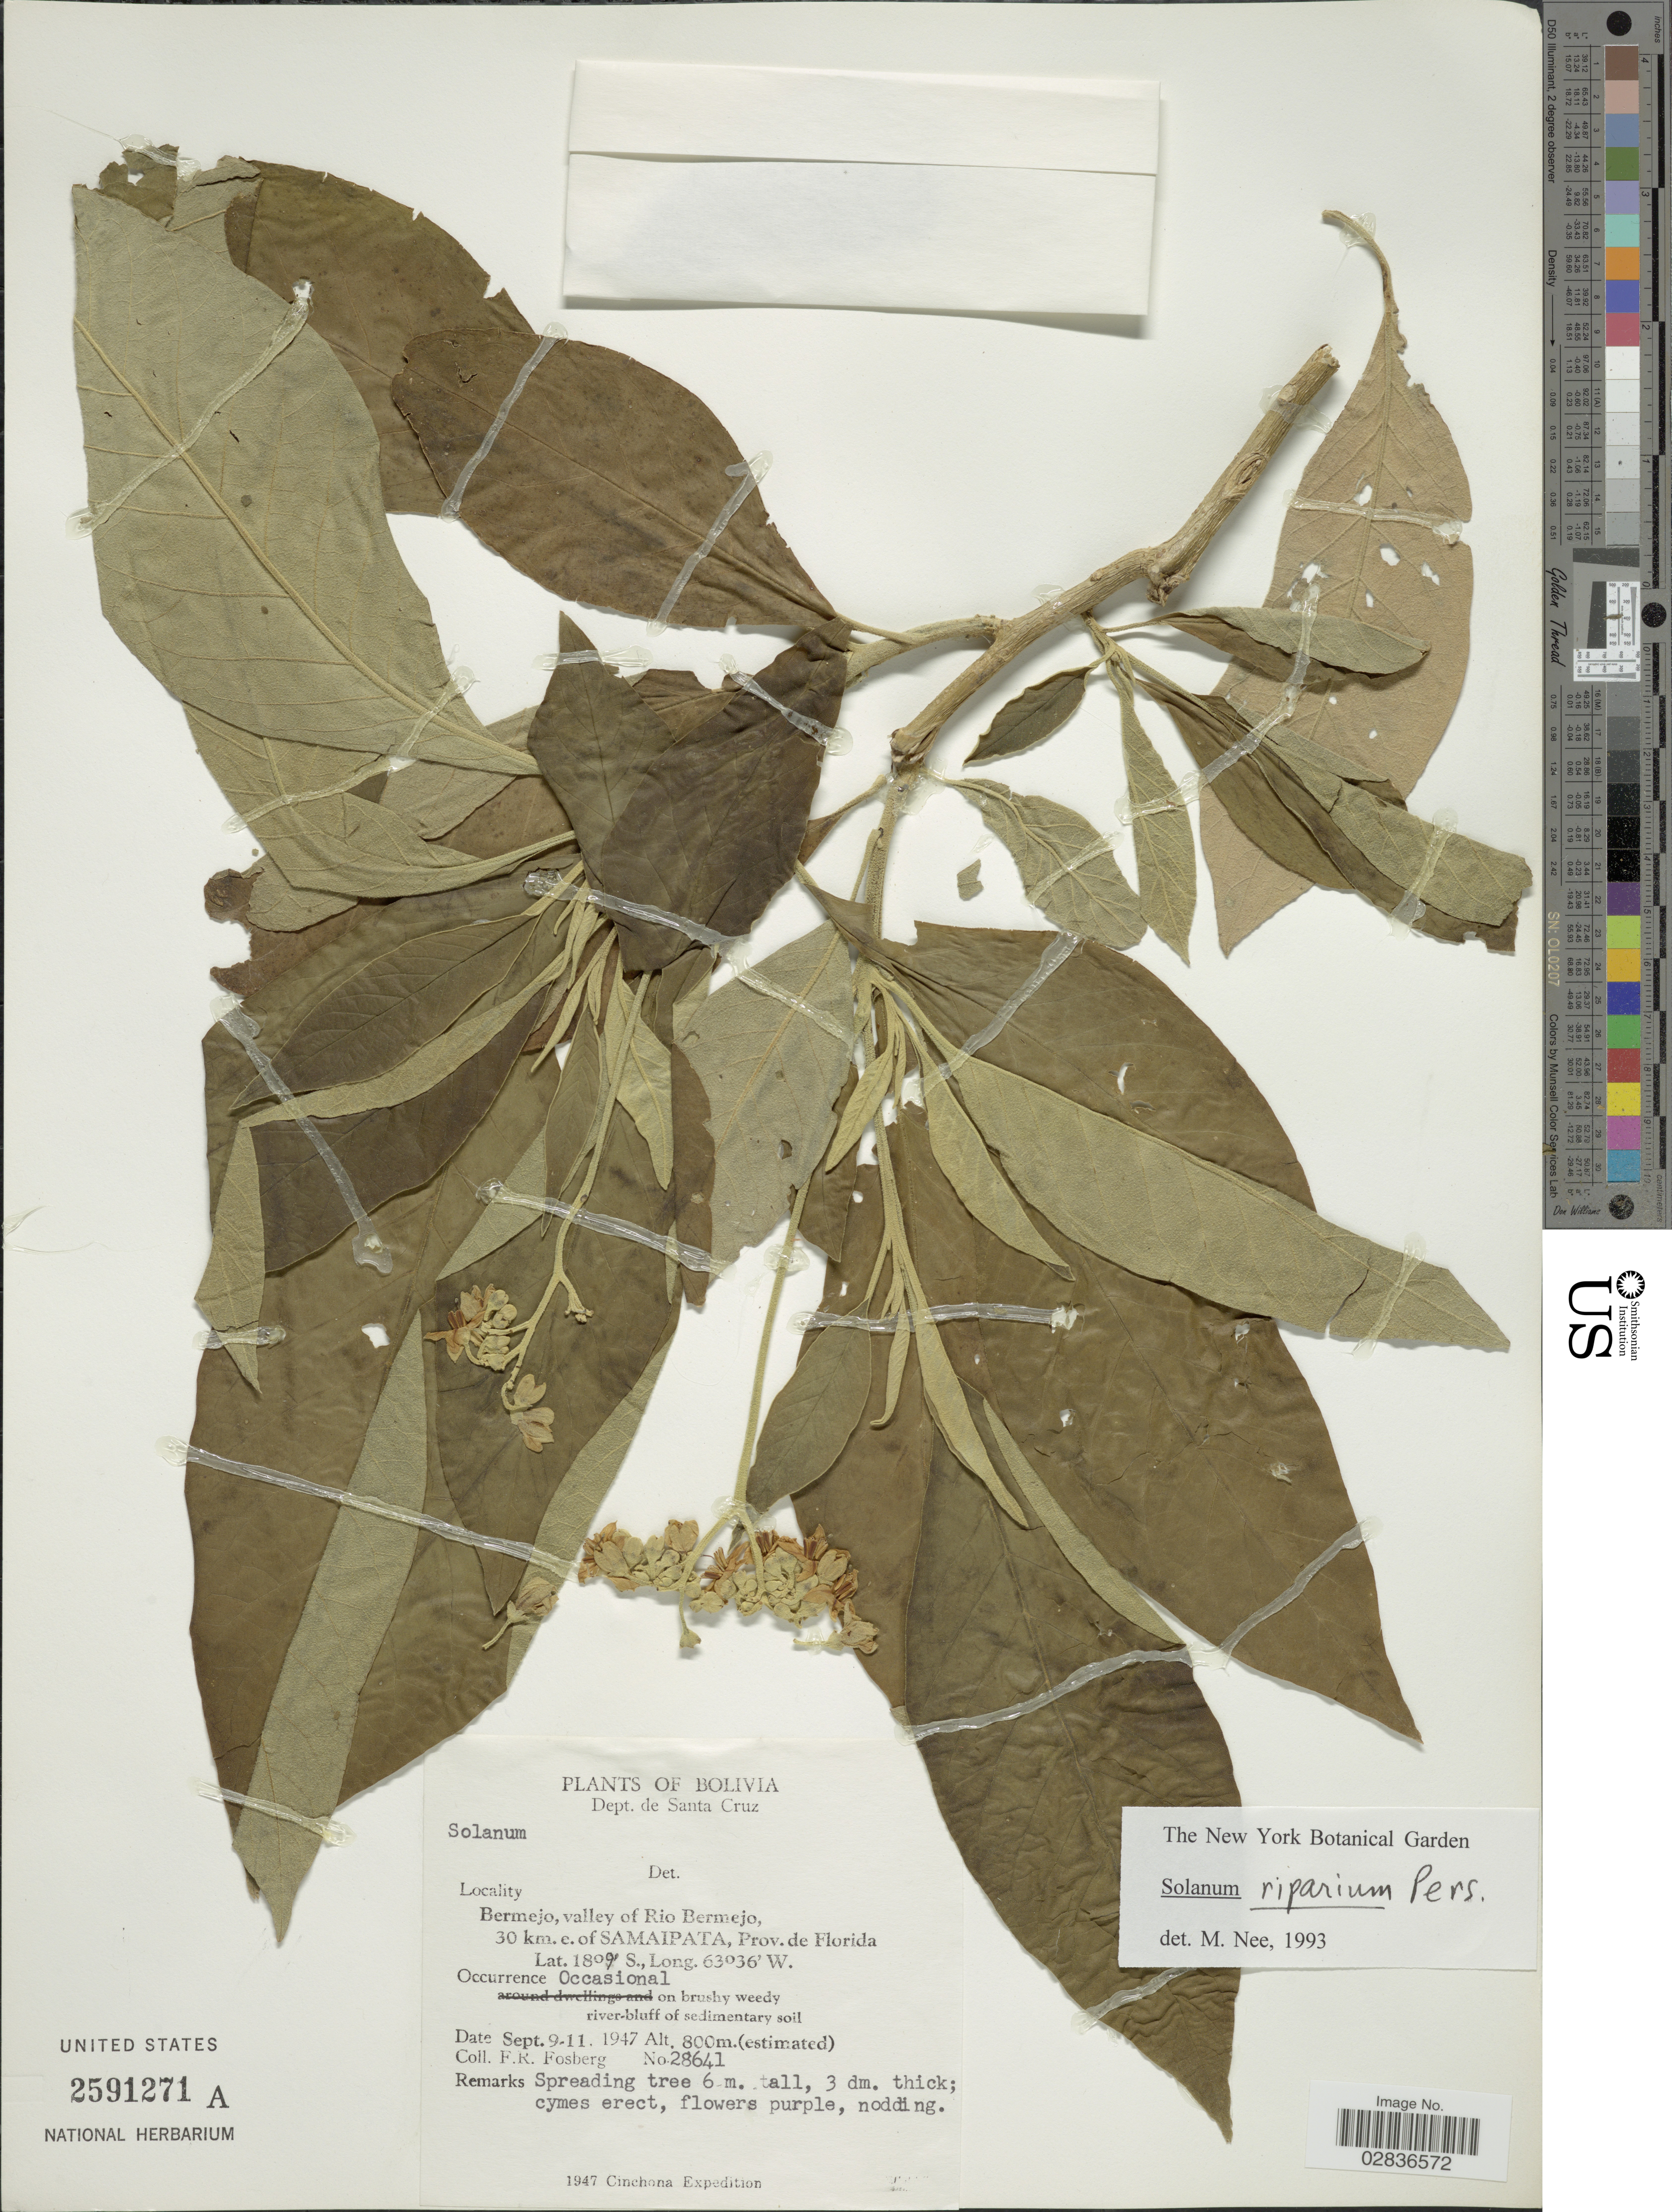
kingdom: Plantae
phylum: Tracheophyta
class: Magnoliopsida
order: Solanales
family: Solanaceae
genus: Solanum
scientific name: Solanum riparium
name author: Pers.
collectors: F. R. Fosberg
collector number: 28641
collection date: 1947-09-09/1947-09-11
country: Bolivia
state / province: Santa Cruz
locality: Dept. de Santa Cruz. Bermejo, valley of Rio Bermejo, 30 km. e. of Samaipata, Prov. de Florida.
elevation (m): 800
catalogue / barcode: US 2591271A